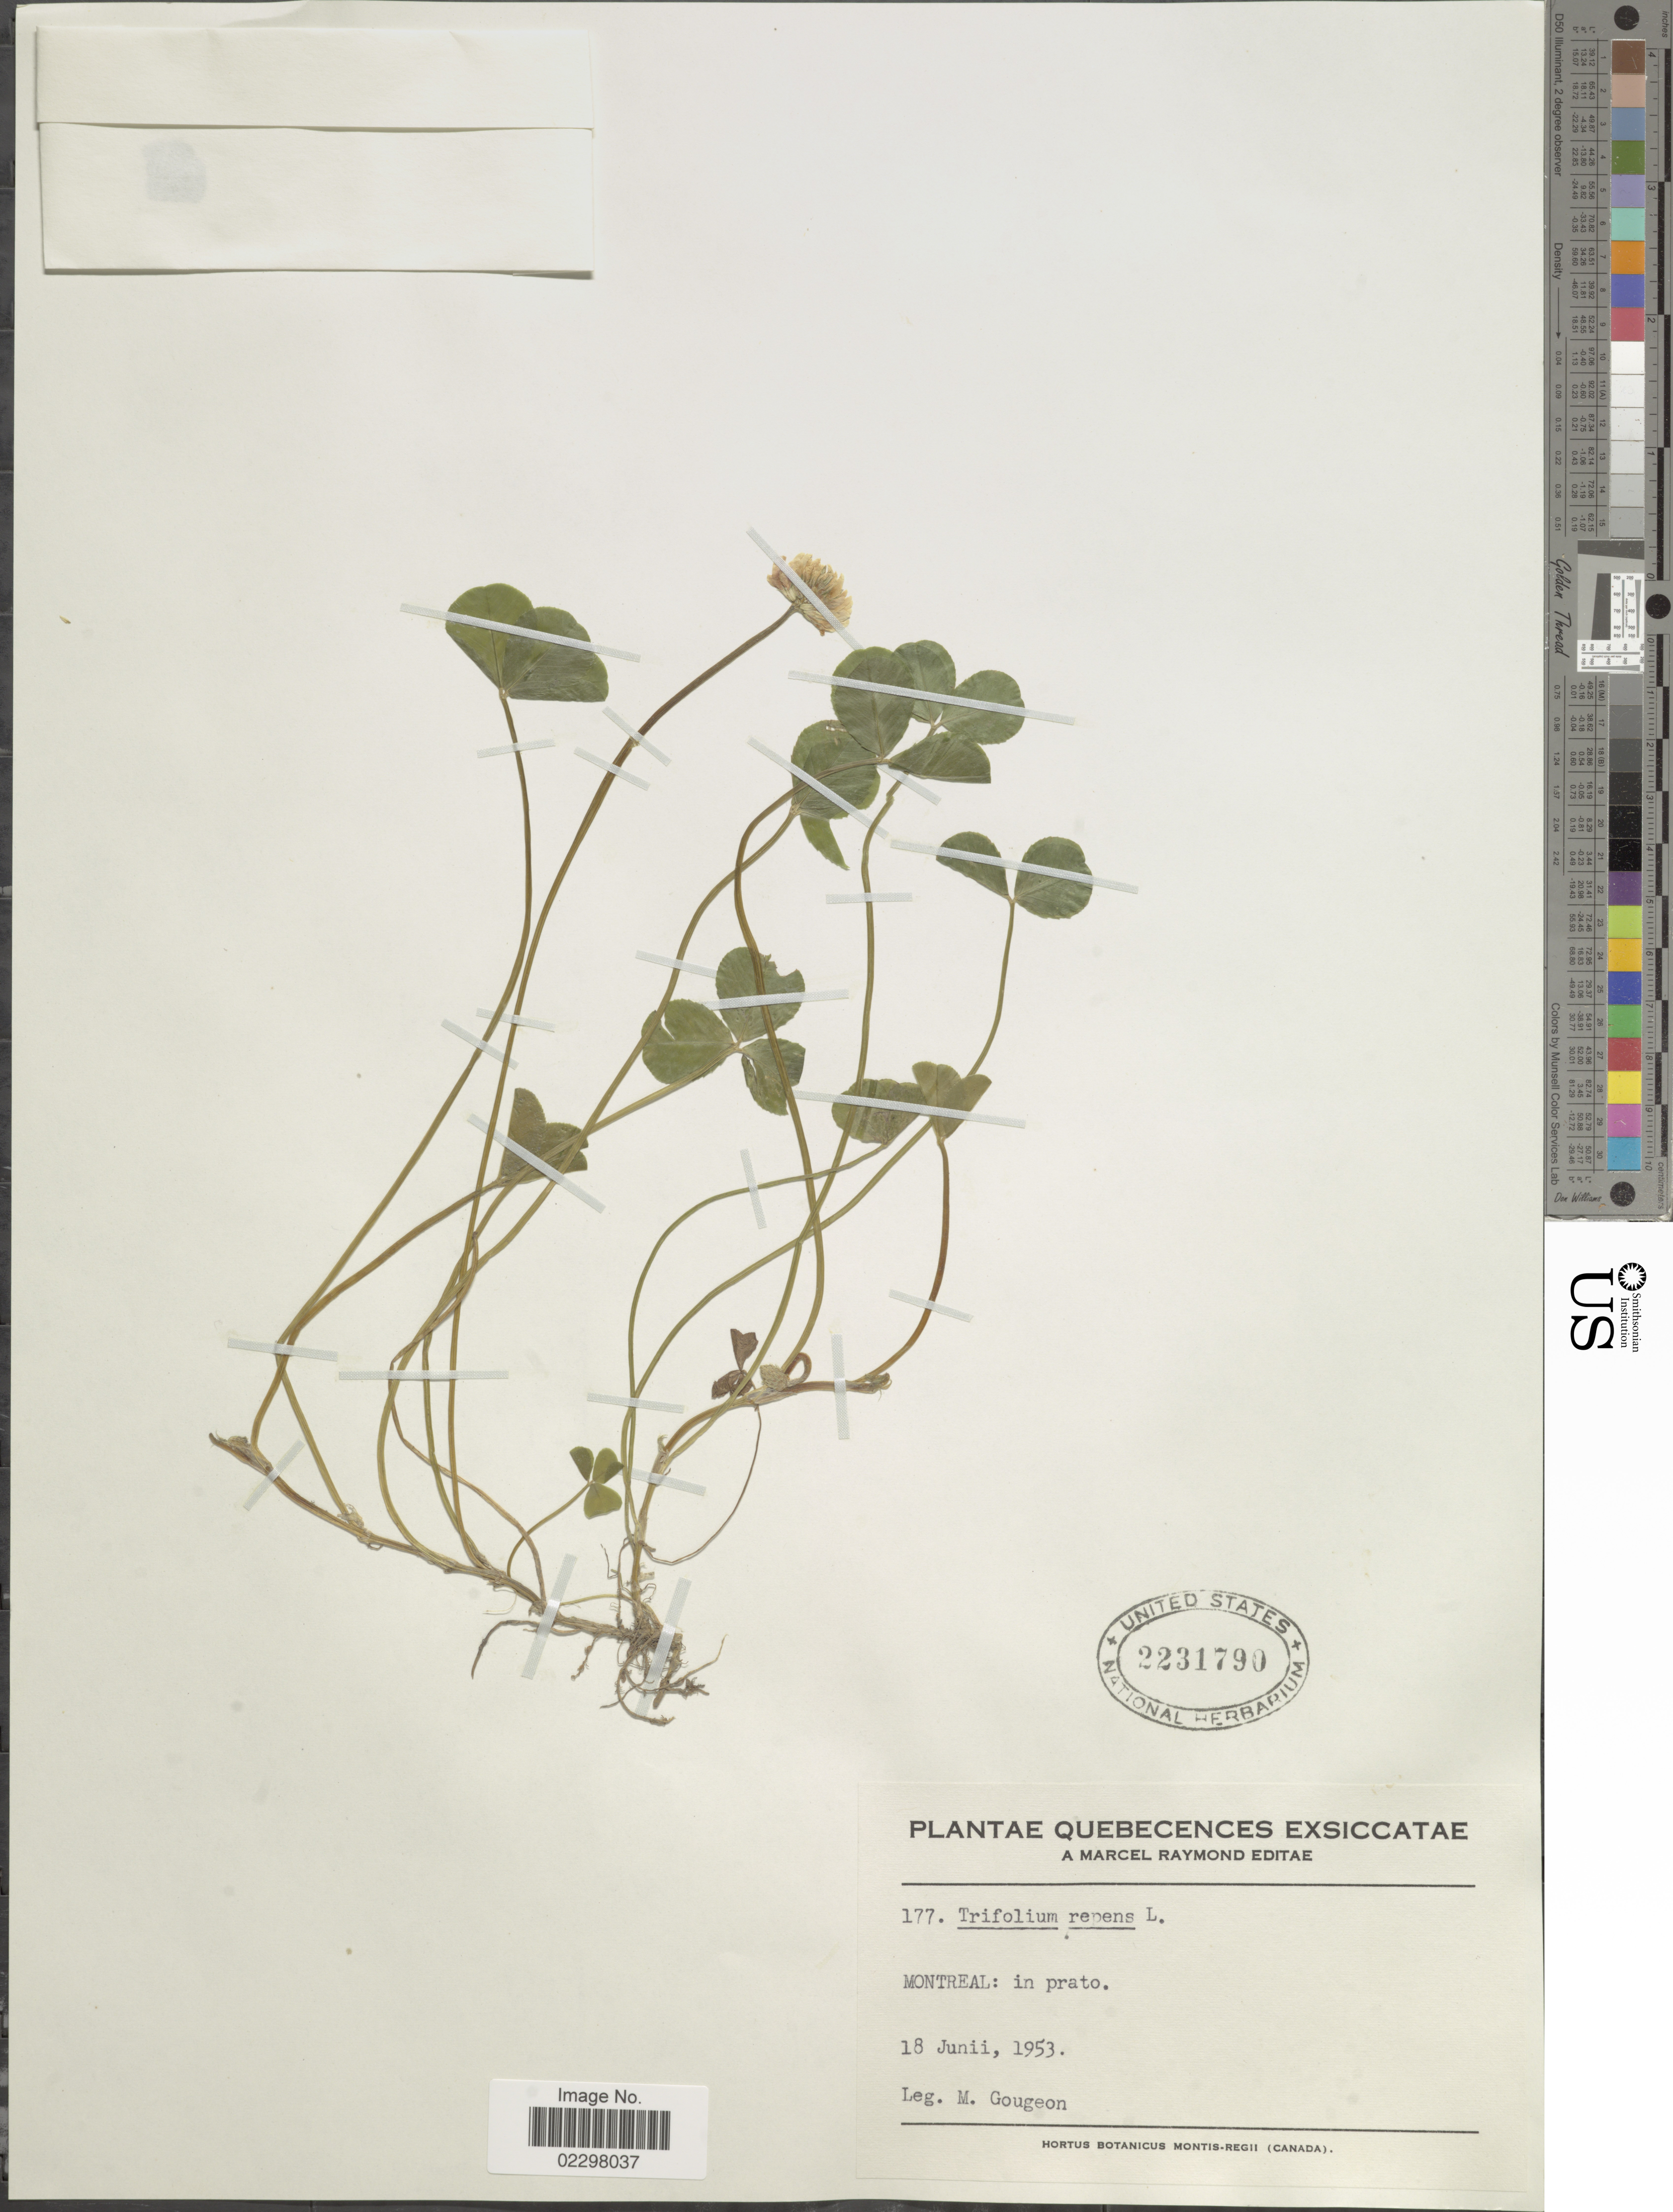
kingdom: Plantae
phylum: Tracheophyta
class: Magnoliopsida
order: Fabales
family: Fabaceae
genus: Trifolium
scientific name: Trifolium repens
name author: L.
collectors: M. Gougeon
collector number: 177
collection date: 1953-06-18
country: Canada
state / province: Quebec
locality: Quebecenses, Montreal: in prato.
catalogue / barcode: US 2231790